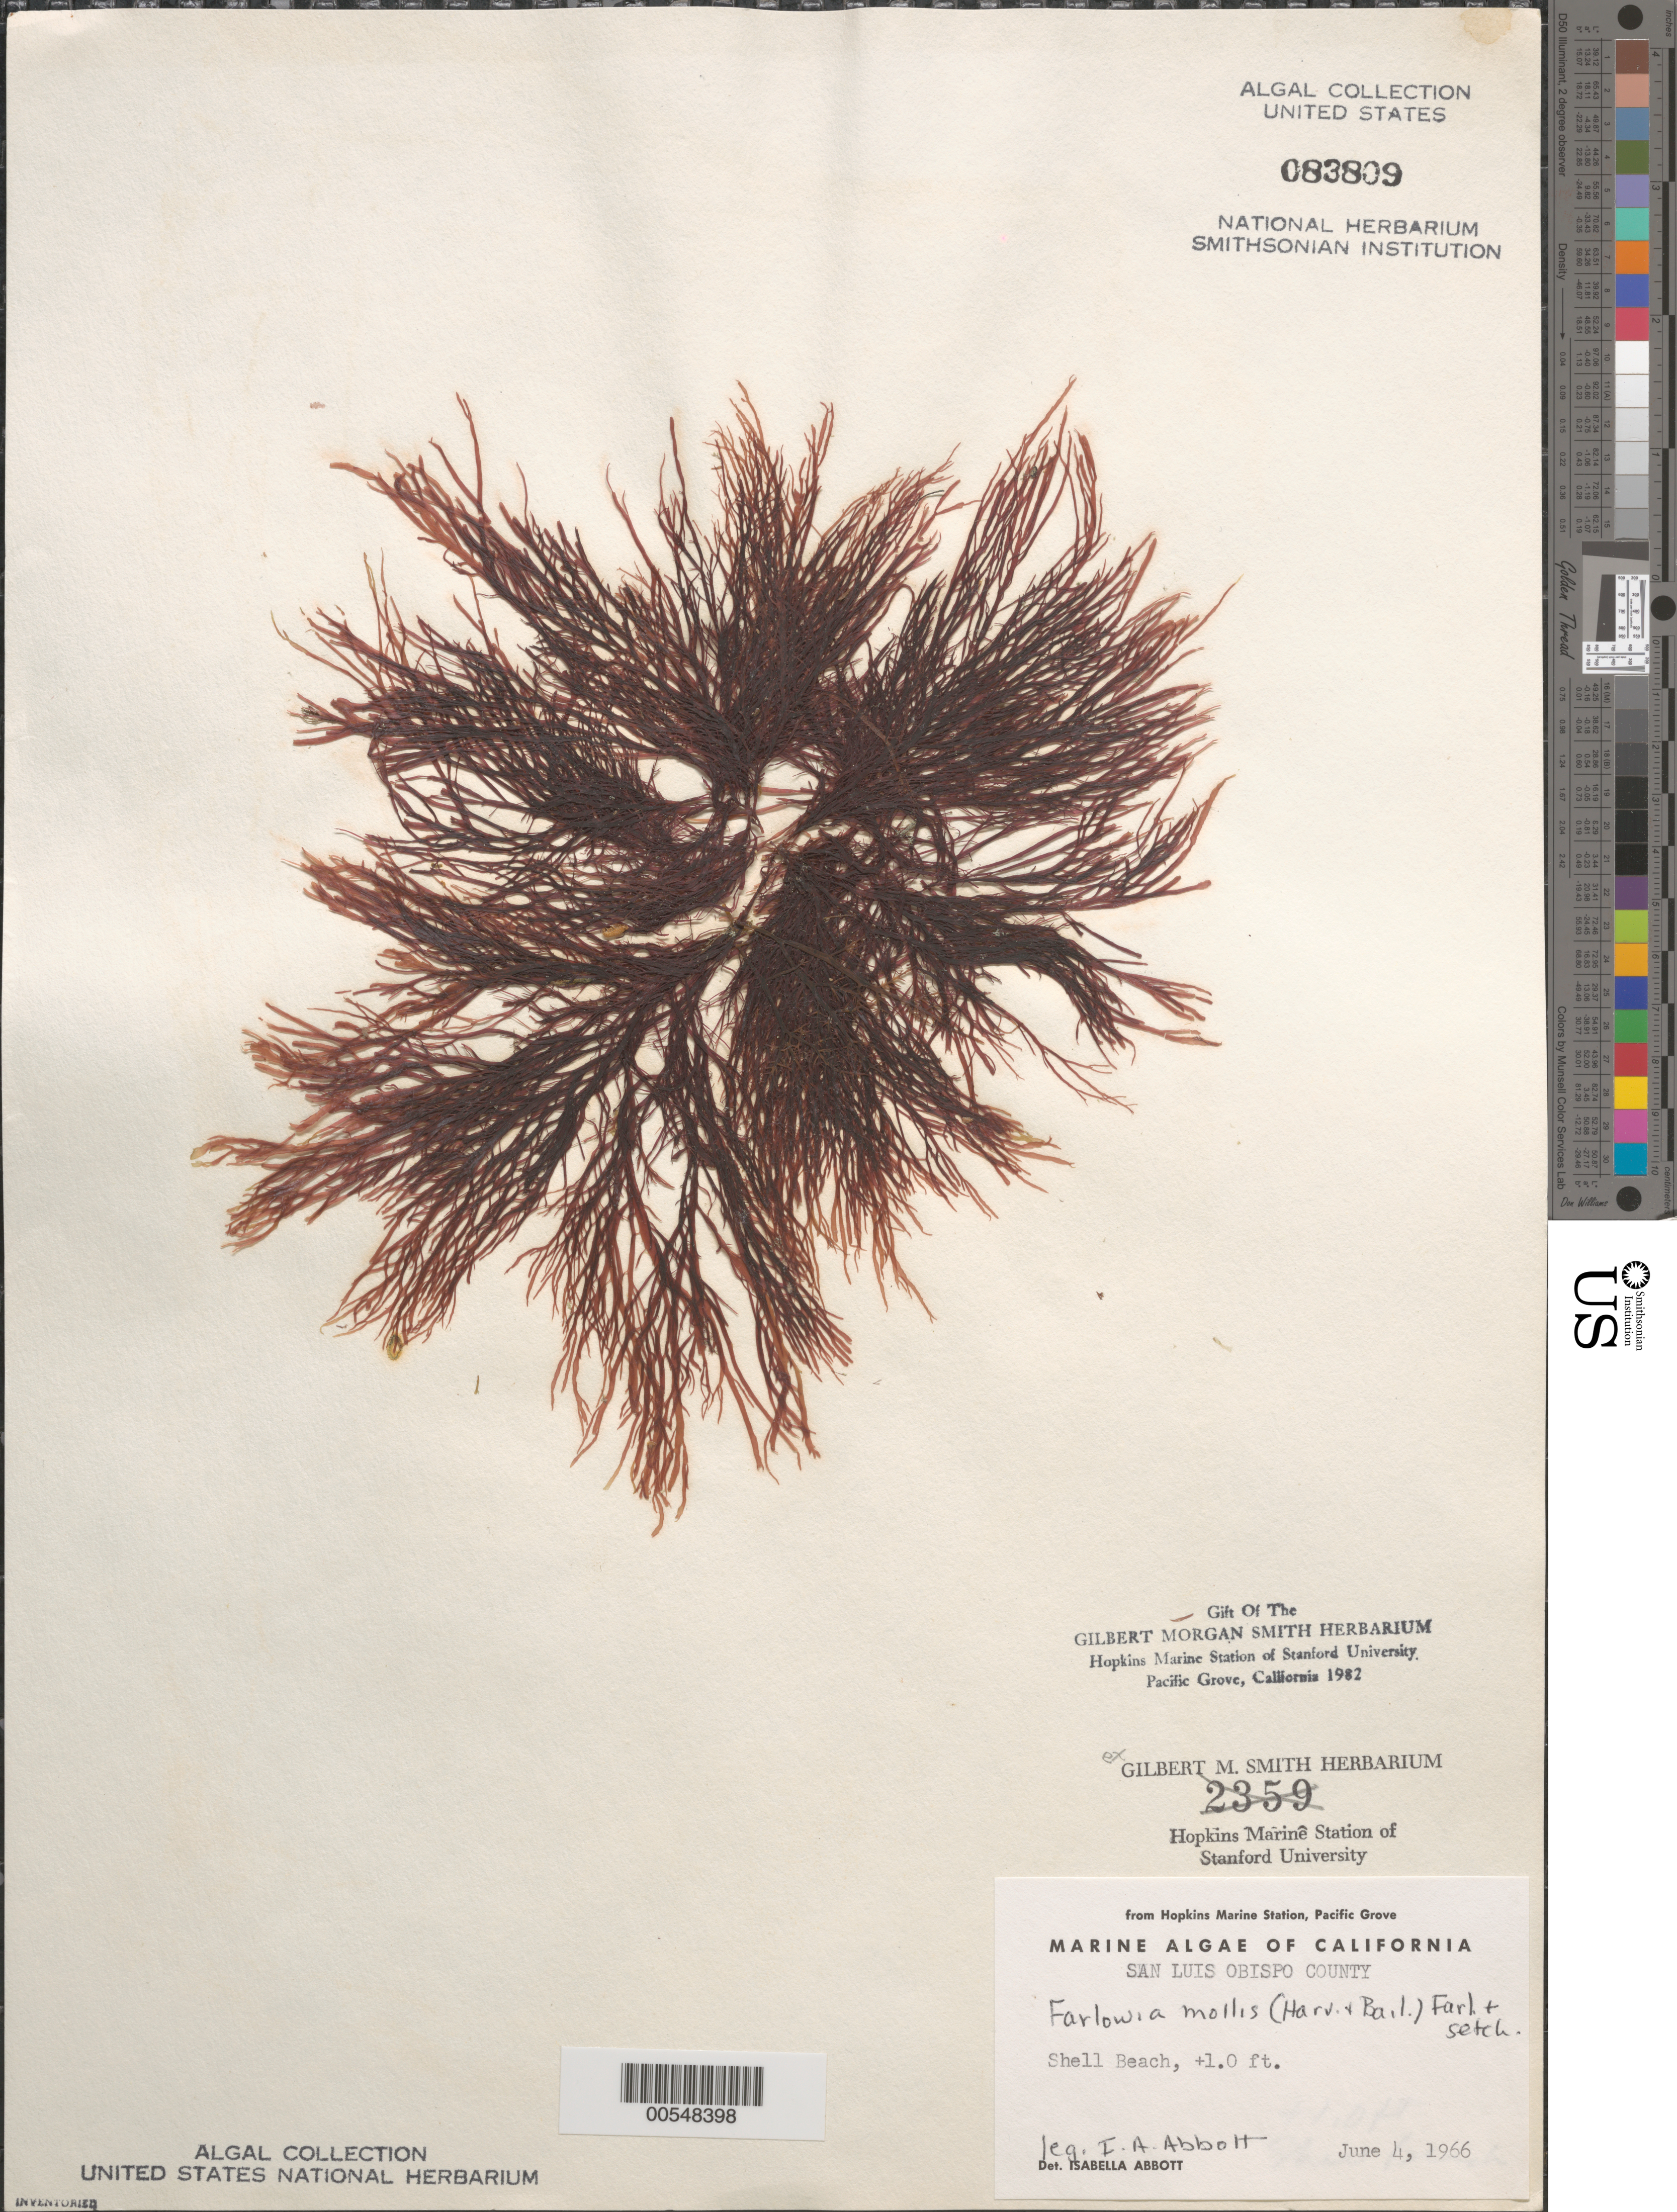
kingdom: Plantae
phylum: Rhodophyta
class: Florideophyceae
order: Gigartinales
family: Dumontiaceae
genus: Farlowia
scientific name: Farlowia mollis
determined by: Abbott, Isabella A.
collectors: I. A. Abbott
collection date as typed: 04 Jun 1966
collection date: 1966-06-04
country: United States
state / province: California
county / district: San Luis Obispo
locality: Shell Beach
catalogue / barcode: US 83809